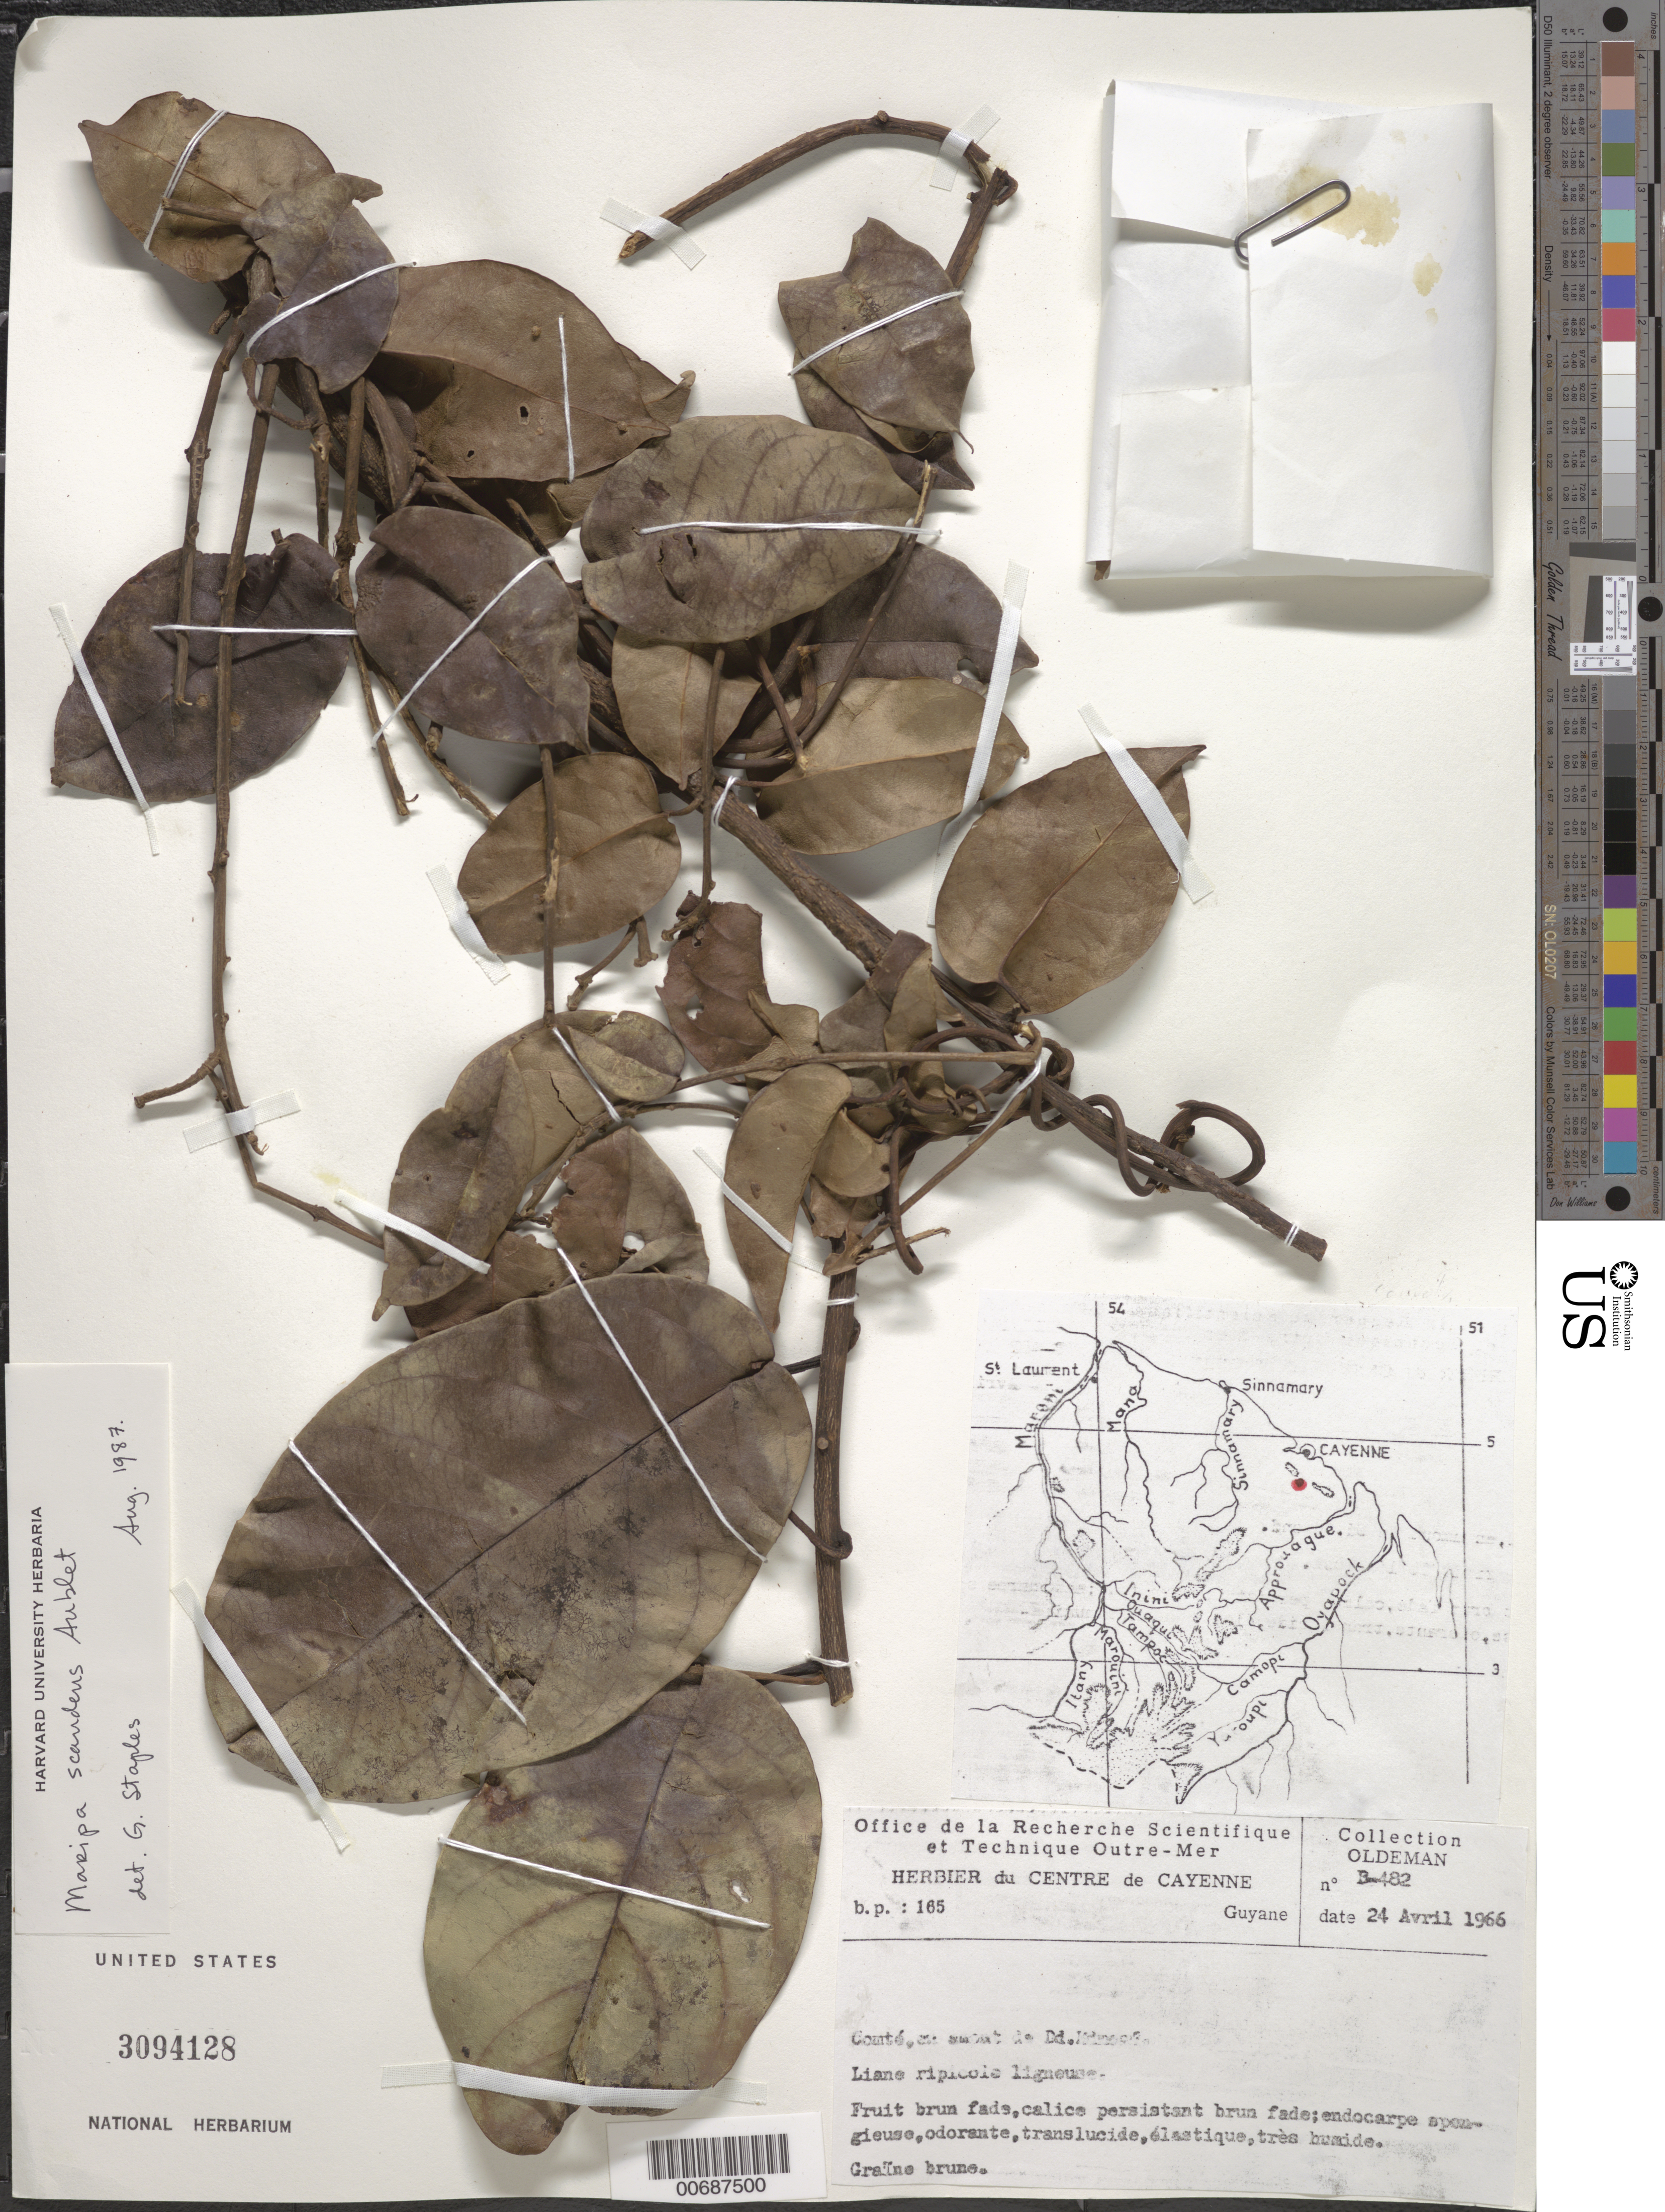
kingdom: Plantae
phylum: Tracheophyta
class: Magnoliopsida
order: Solanales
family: Convolvulaceae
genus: Dicranostyles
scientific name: Dicranostyles scandens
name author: Benth.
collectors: R. Oldeman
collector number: B 482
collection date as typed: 24-Apr-66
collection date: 1966-04-24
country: French Guiana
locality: Comté, face à l'embouchure de Crique Sourou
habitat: Ripicole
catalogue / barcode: US 3094128